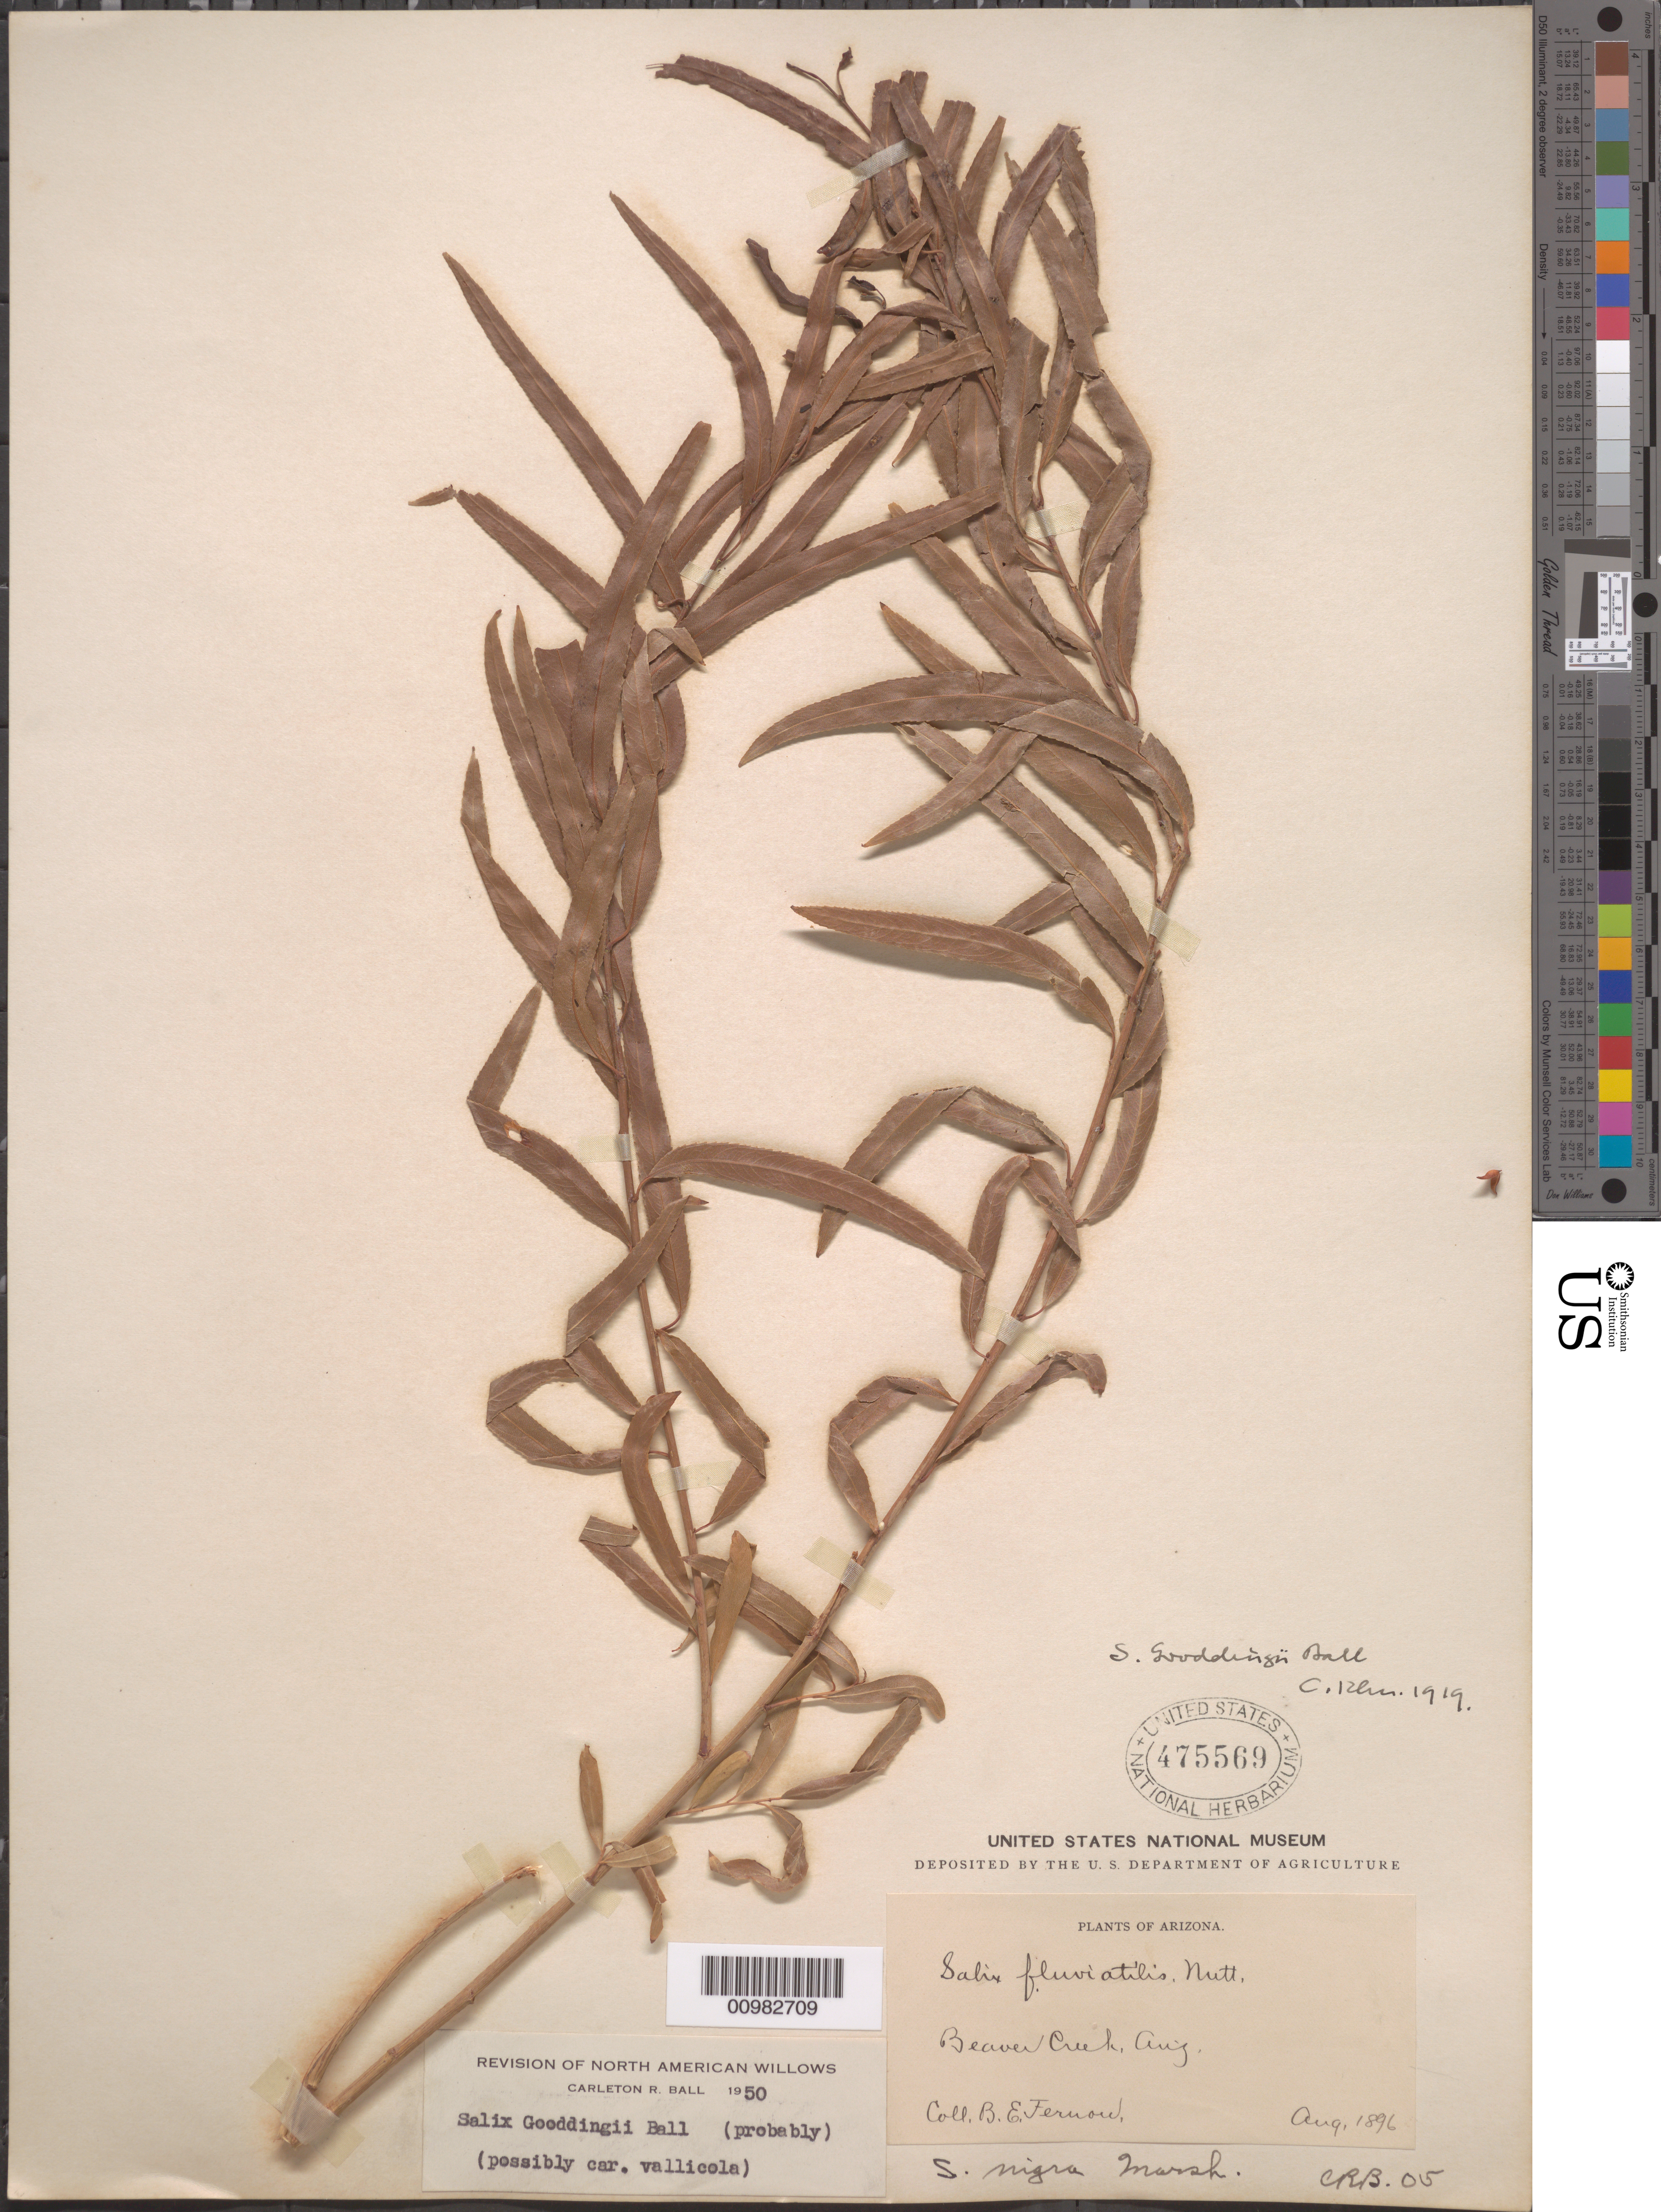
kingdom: Plantae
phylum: Tracheophyta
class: Magnoliopsida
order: Malpighiales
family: Salicaceae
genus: Salix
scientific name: Salix gooddingii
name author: C.R. Ball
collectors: B. Fernow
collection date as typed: Aug 1896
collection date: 1896-08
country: United States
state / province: Arizona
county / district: Yavapai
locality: Beaver Creek.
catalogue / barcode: US 475569